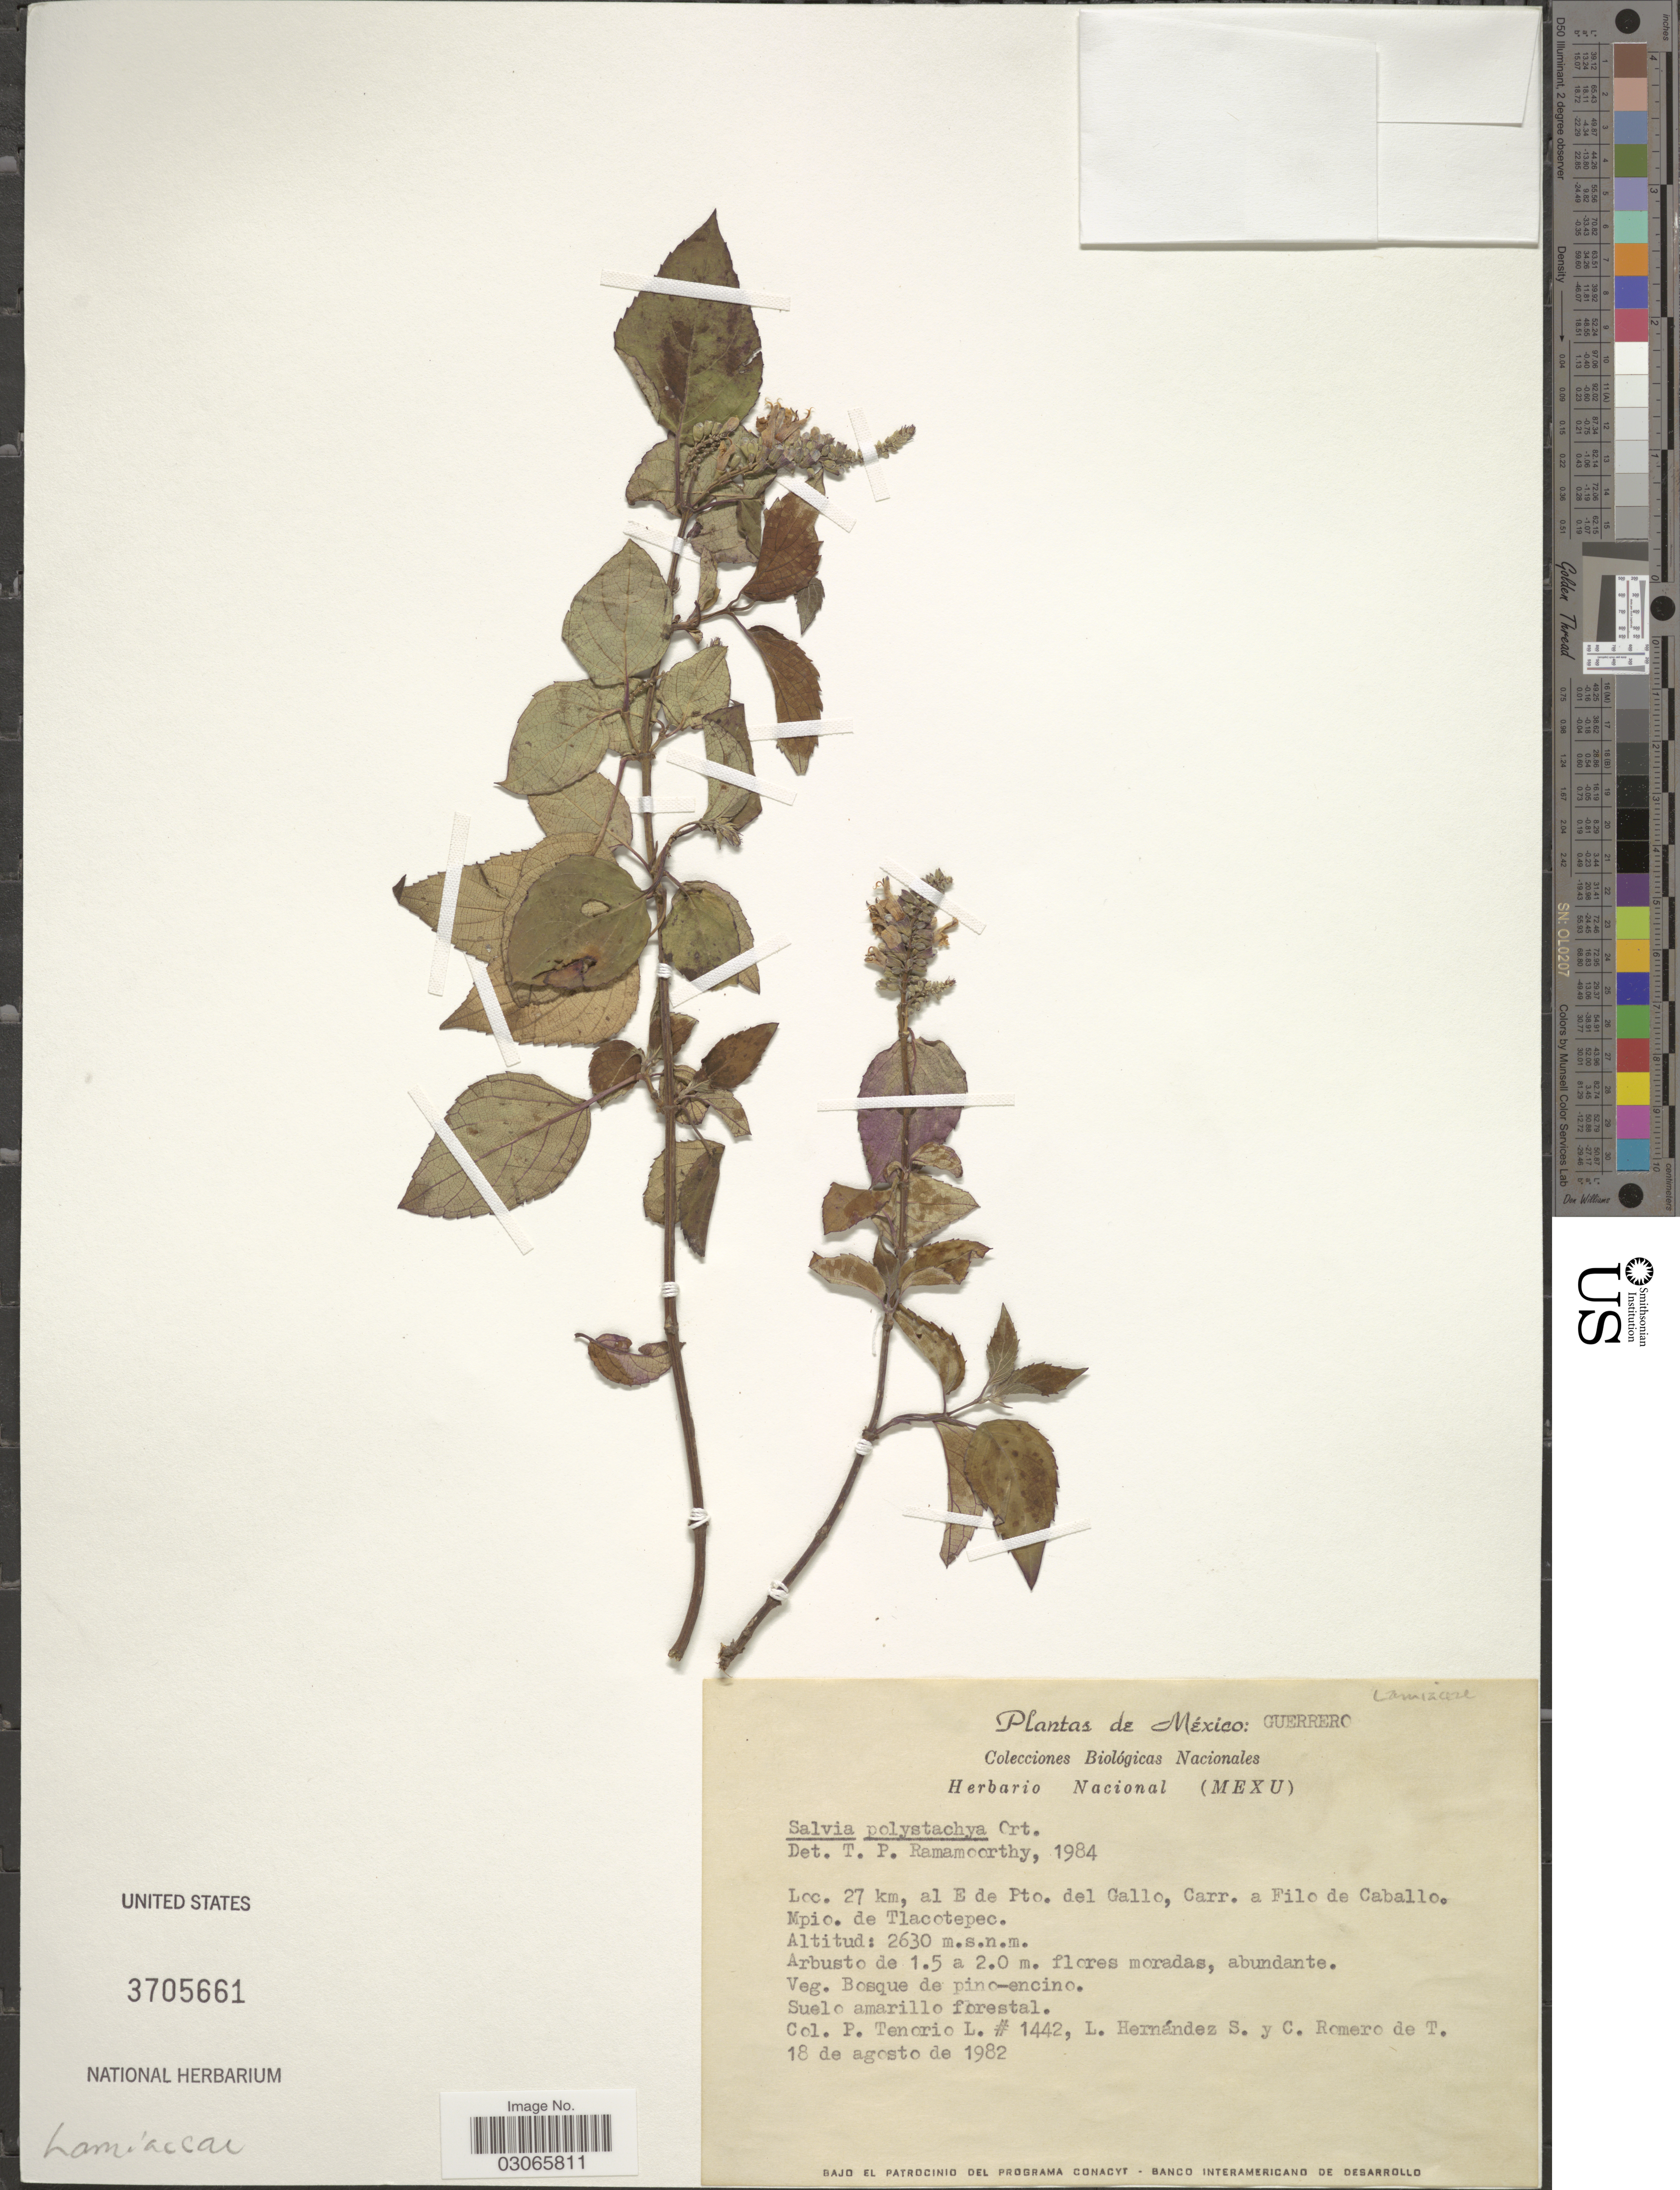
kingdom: Plantae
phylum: Tracheophyta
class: Magnoliopsida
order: Lamiales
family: Lamiaceae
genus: Salvia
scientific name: Salvia polystachya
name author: Cav.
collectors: P. Tenorio L., L. Hernandez S. & C. Romero de T.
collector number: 1442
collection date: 1982-08-18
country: Mexico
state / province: Guerrero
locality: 27 km, al E de Pto. del Gallo, Carr. a Filo de Caballo. Mpio. de Tlacctepec.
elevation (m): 2630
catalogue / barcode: US 3705661